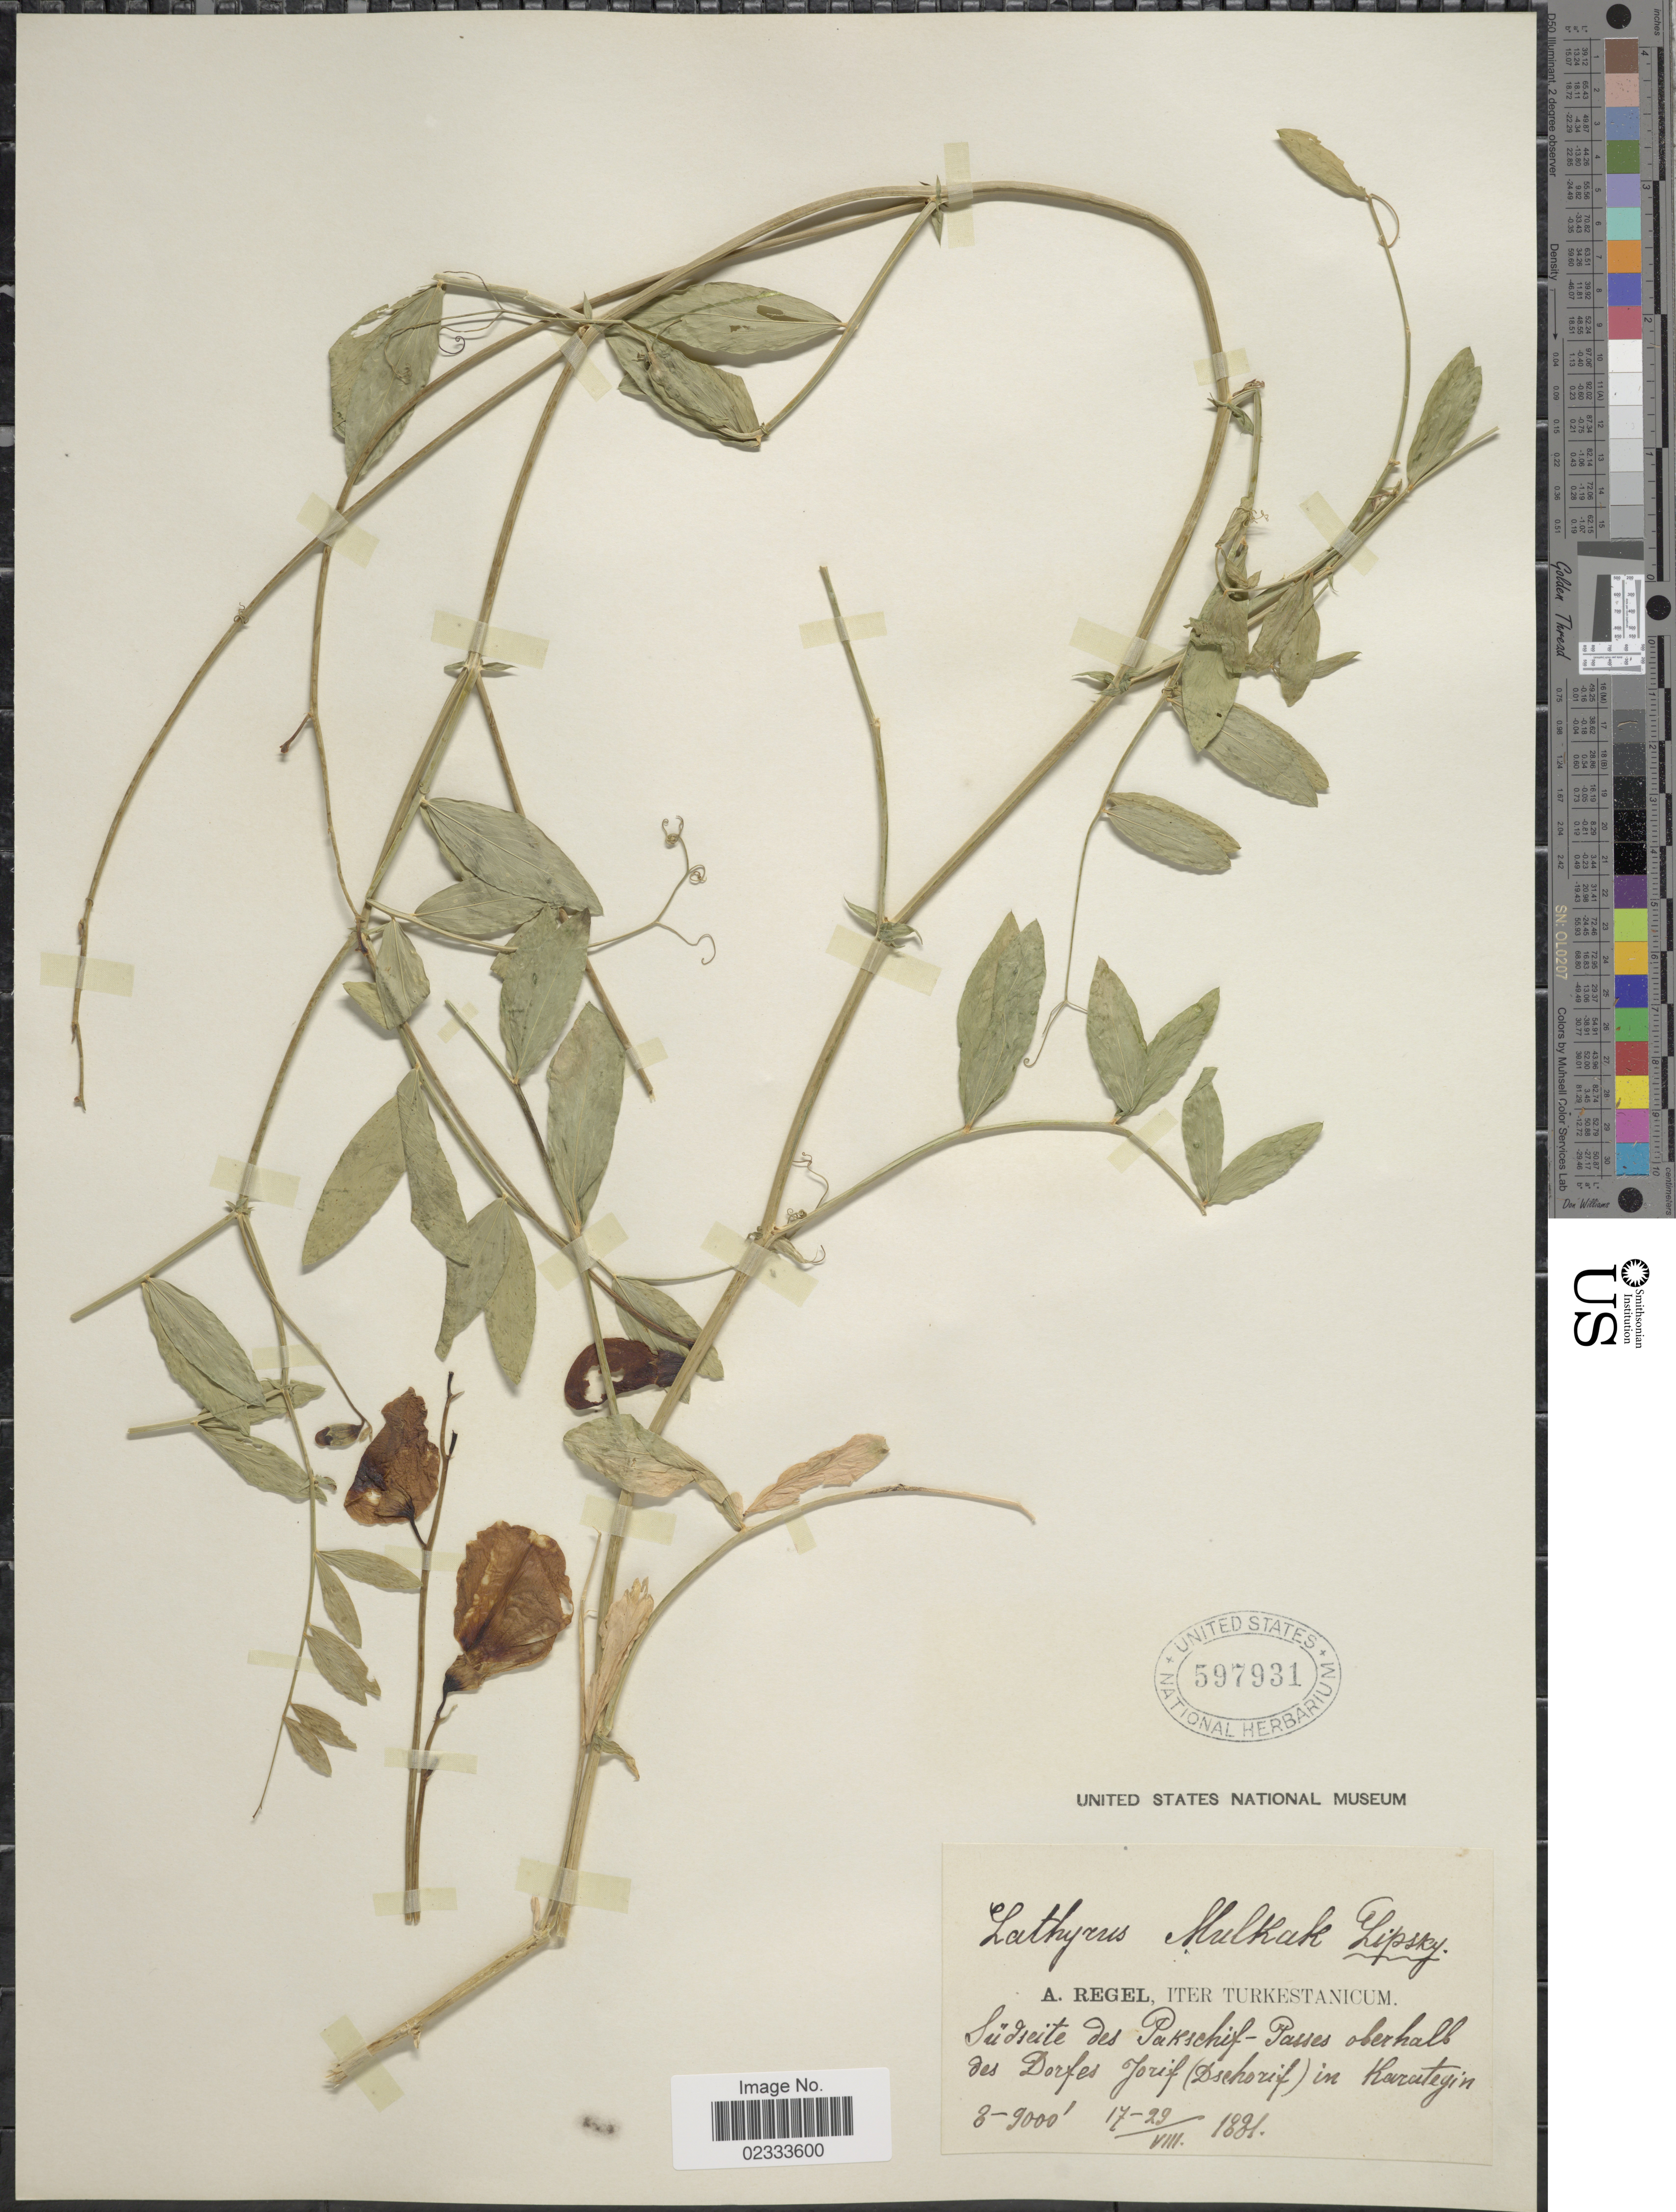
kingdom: Plantae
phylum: Tracheophyta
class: Magnoliopsida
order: Fabales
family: Fabaceae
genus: Lathyrus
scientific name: Lathyrus mulkak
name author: Lipsky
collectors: A. Regel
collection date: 1881-08-17/1881-08-29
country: Tajikistan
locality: Iter Turkestanicum, Sudseite des Pakschif-Passes oberhall des Dorfes Jorif (Dsehorif) in Karategin [interpreted]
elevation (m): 2438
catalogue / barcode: US 597931